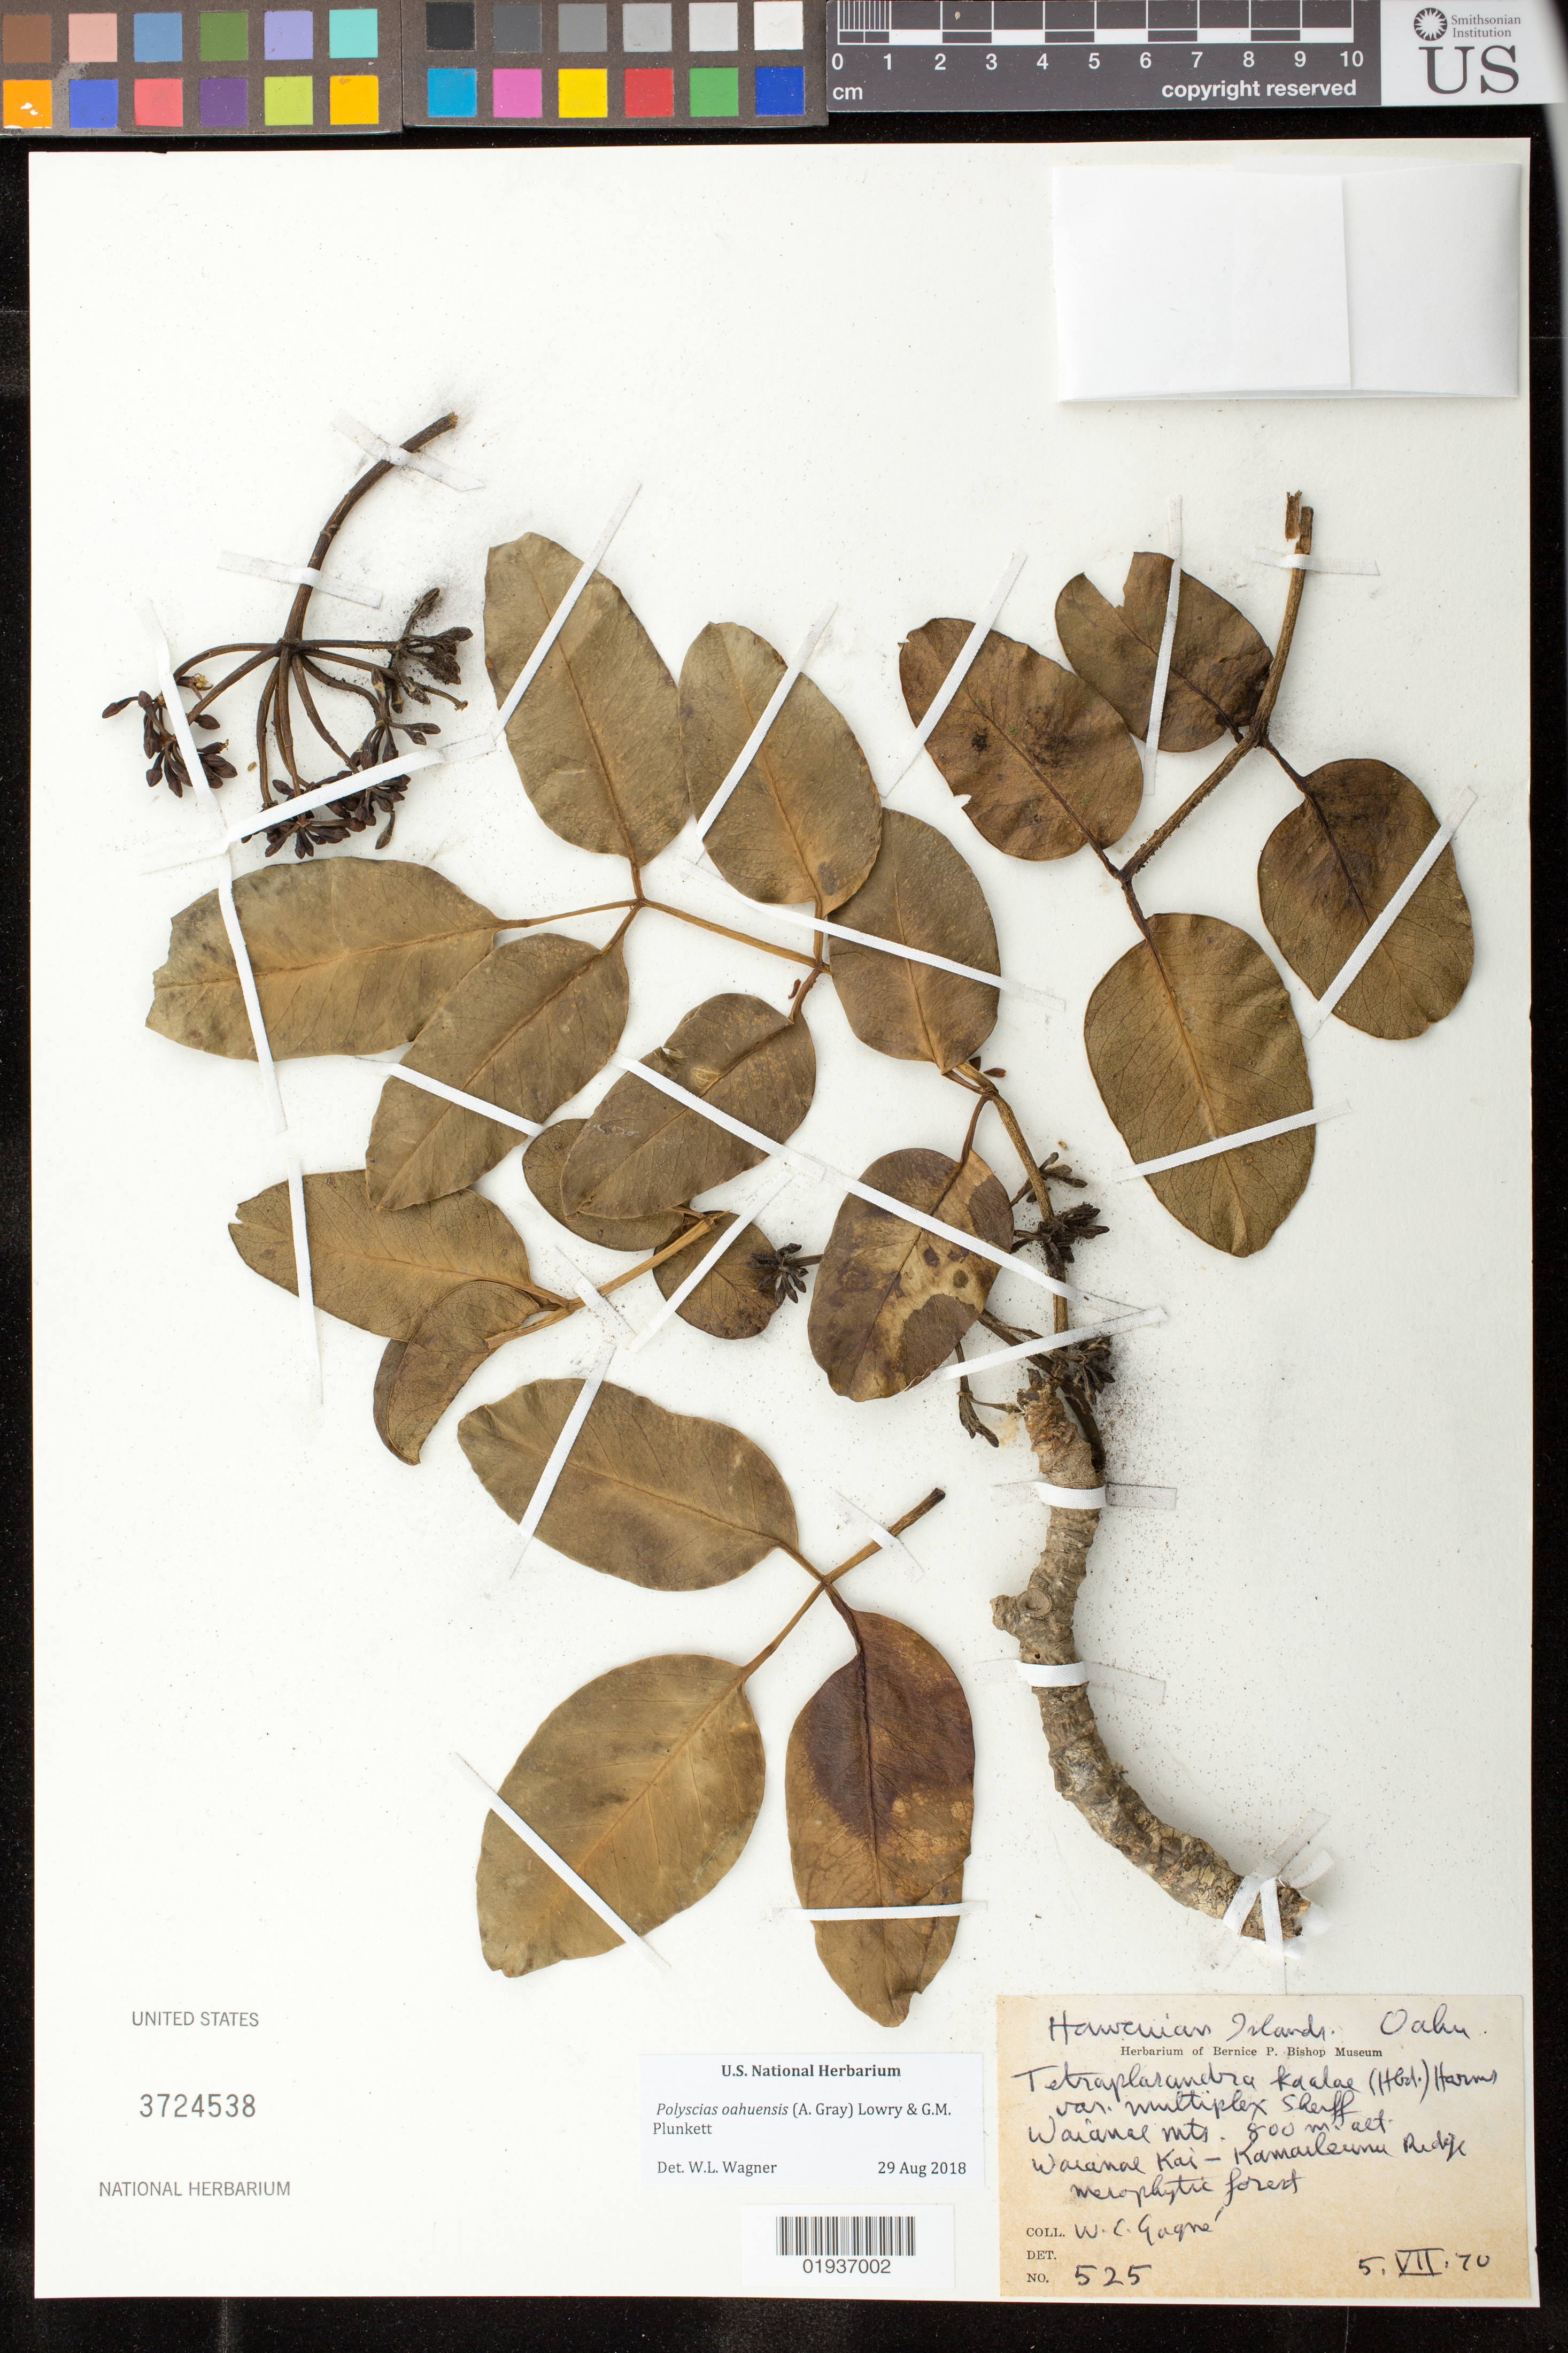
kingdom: Plantae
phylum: Tracheophyta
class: Magnoliopsida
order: Apiales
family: Araliaceae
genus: Polyscias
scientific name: Polyscias oahuensis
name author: (A. Gray) Lowry & G. M. Plunkett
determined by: Wagner, W. L., (BOT), Smithsonian Institution - National Museum of Natural History (UNITED STATES)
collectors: W. Gagne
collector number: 525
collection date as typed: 5.VII.70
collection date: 1970-07-05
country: United States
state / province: Hawaii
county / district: Honolulu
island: Oahu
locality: Waianae Mts, Waianae Kai-Kamaileunu Ridge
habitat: Mesophytic forest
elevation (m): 800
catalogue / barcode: US 3724538